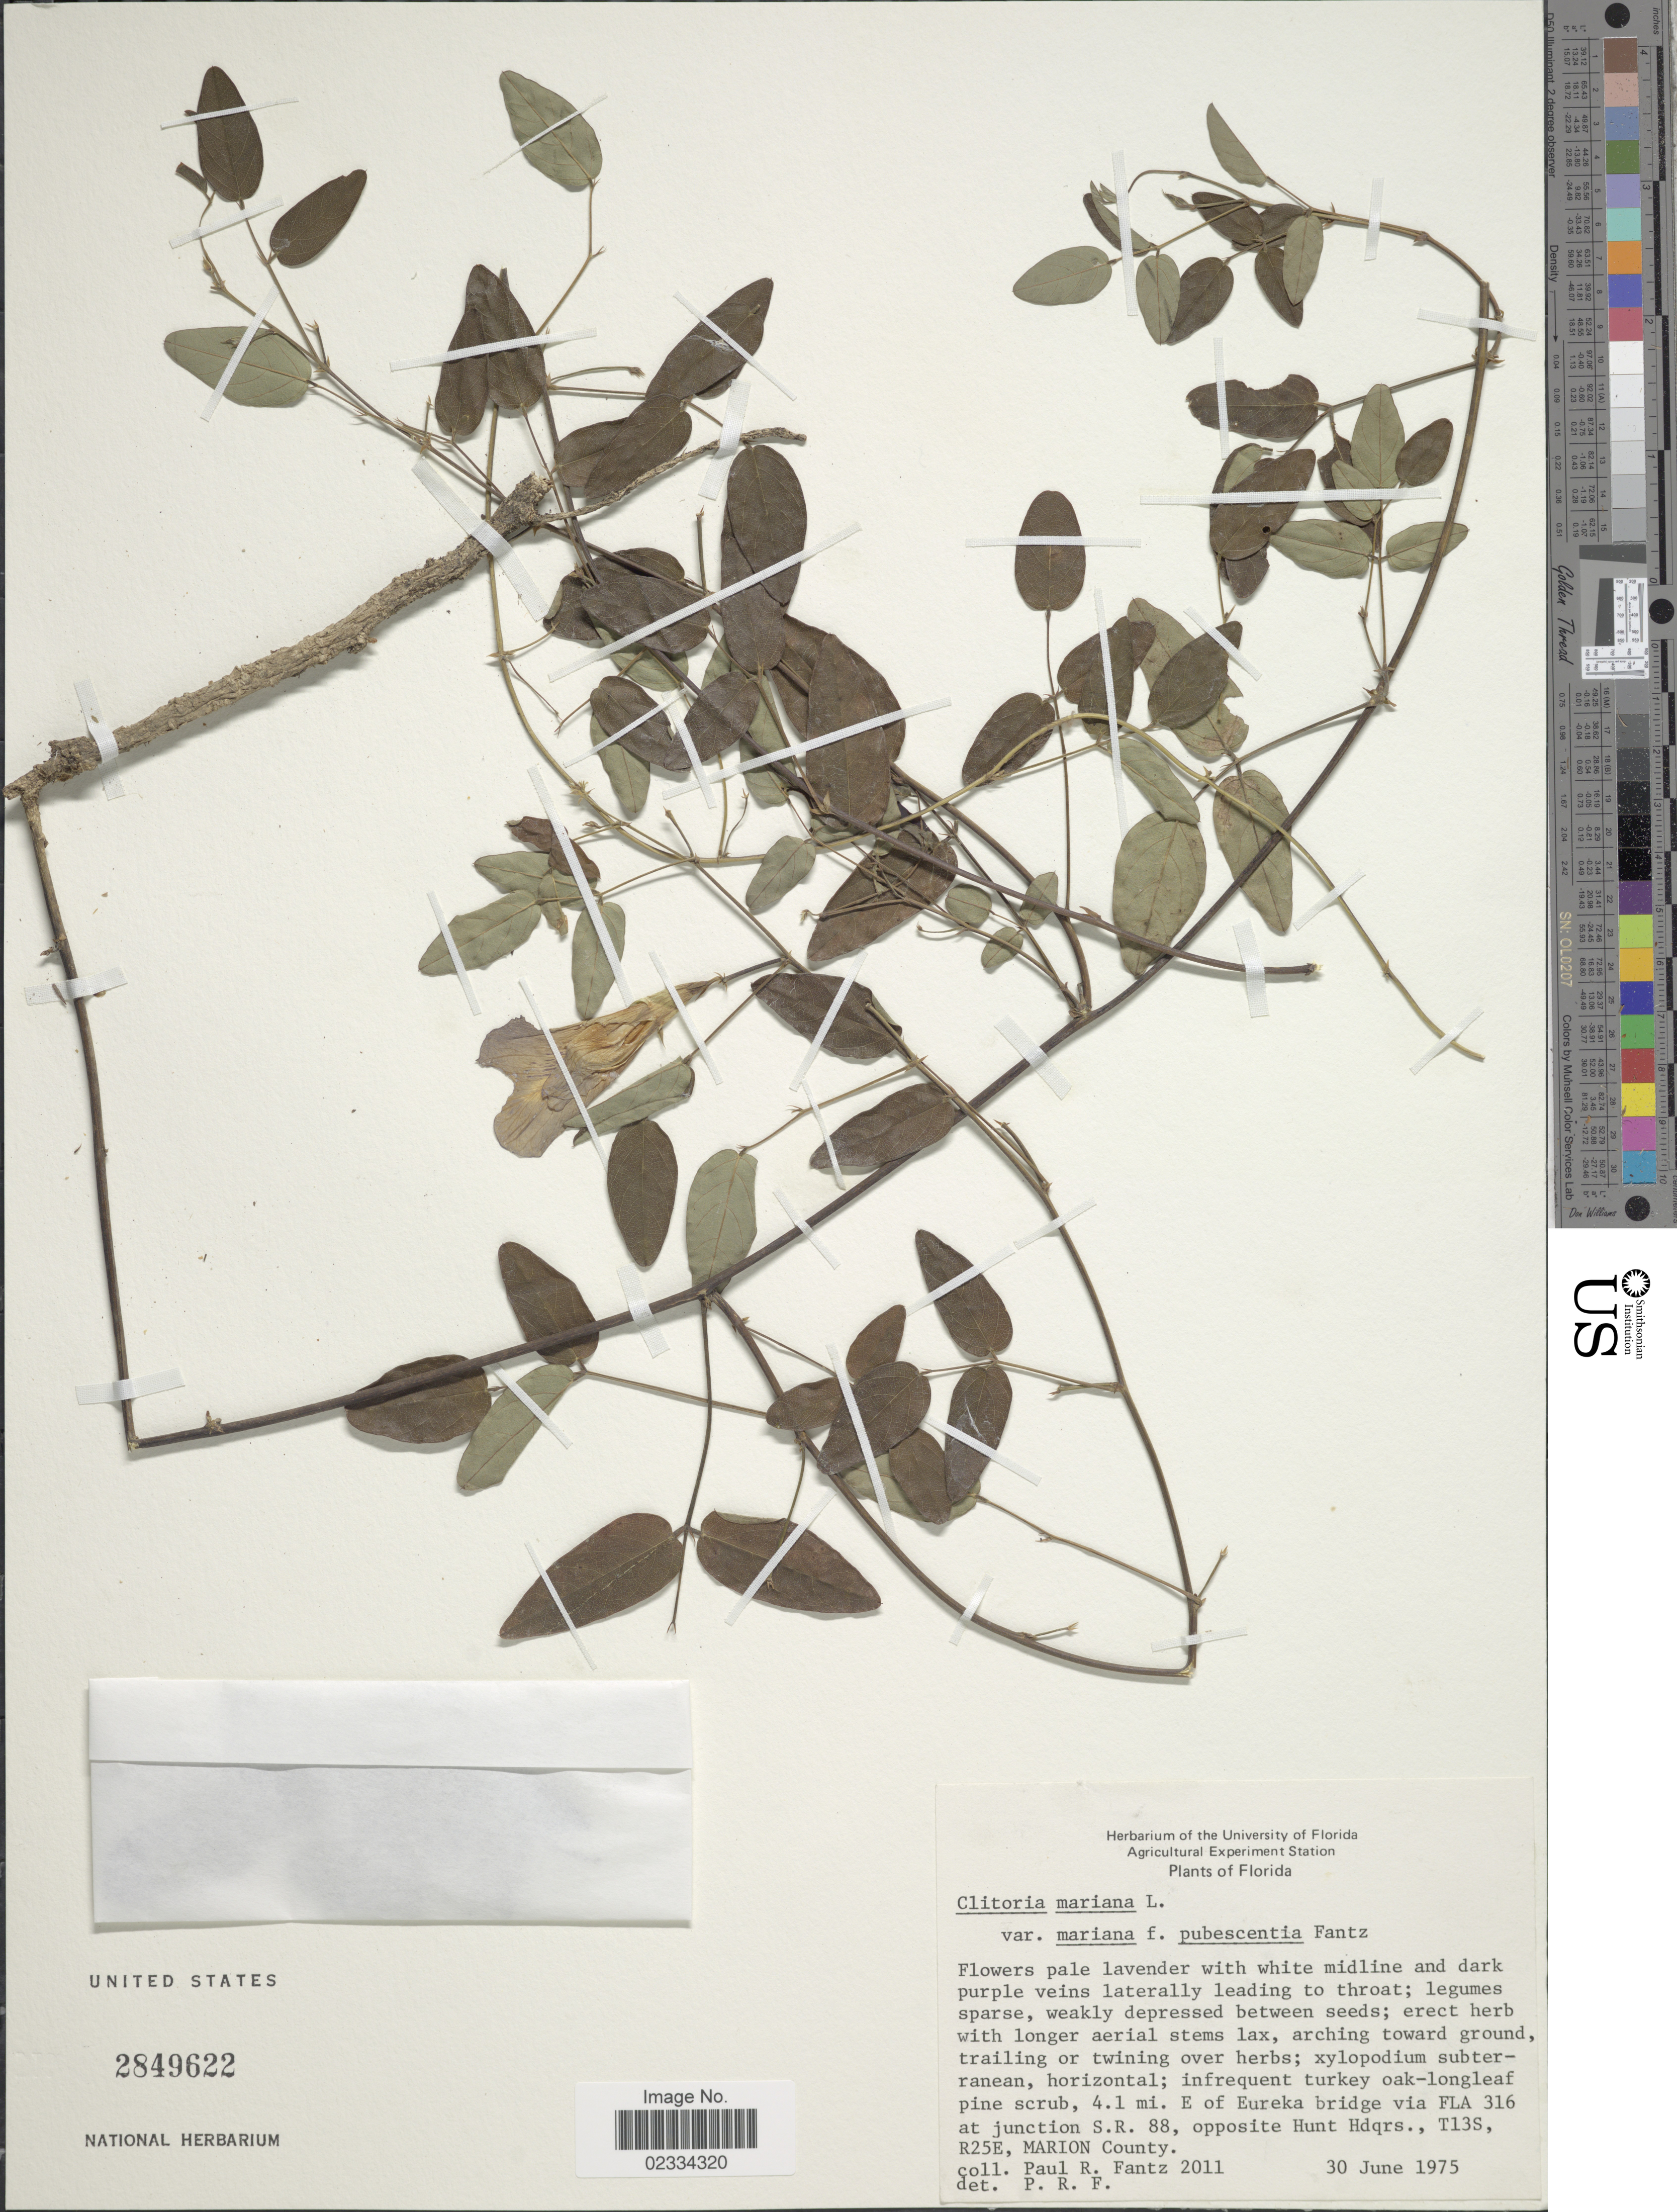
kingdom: Plantae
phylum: Tracheophyta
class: Magnoliopsida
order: Fabales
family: Fabaceae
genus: Clitoria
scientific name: Clitoria mariana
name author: L.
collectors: P. R. Fantz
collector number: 2011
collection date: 1975-06-30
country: United States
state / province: Florida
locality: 4.1 mi. E of Eureka bridge via FLA 316 at junction S.R. 88, opposite Hunt Hdgrs., T13S, R25E, Marion County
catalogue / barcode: US 2849622